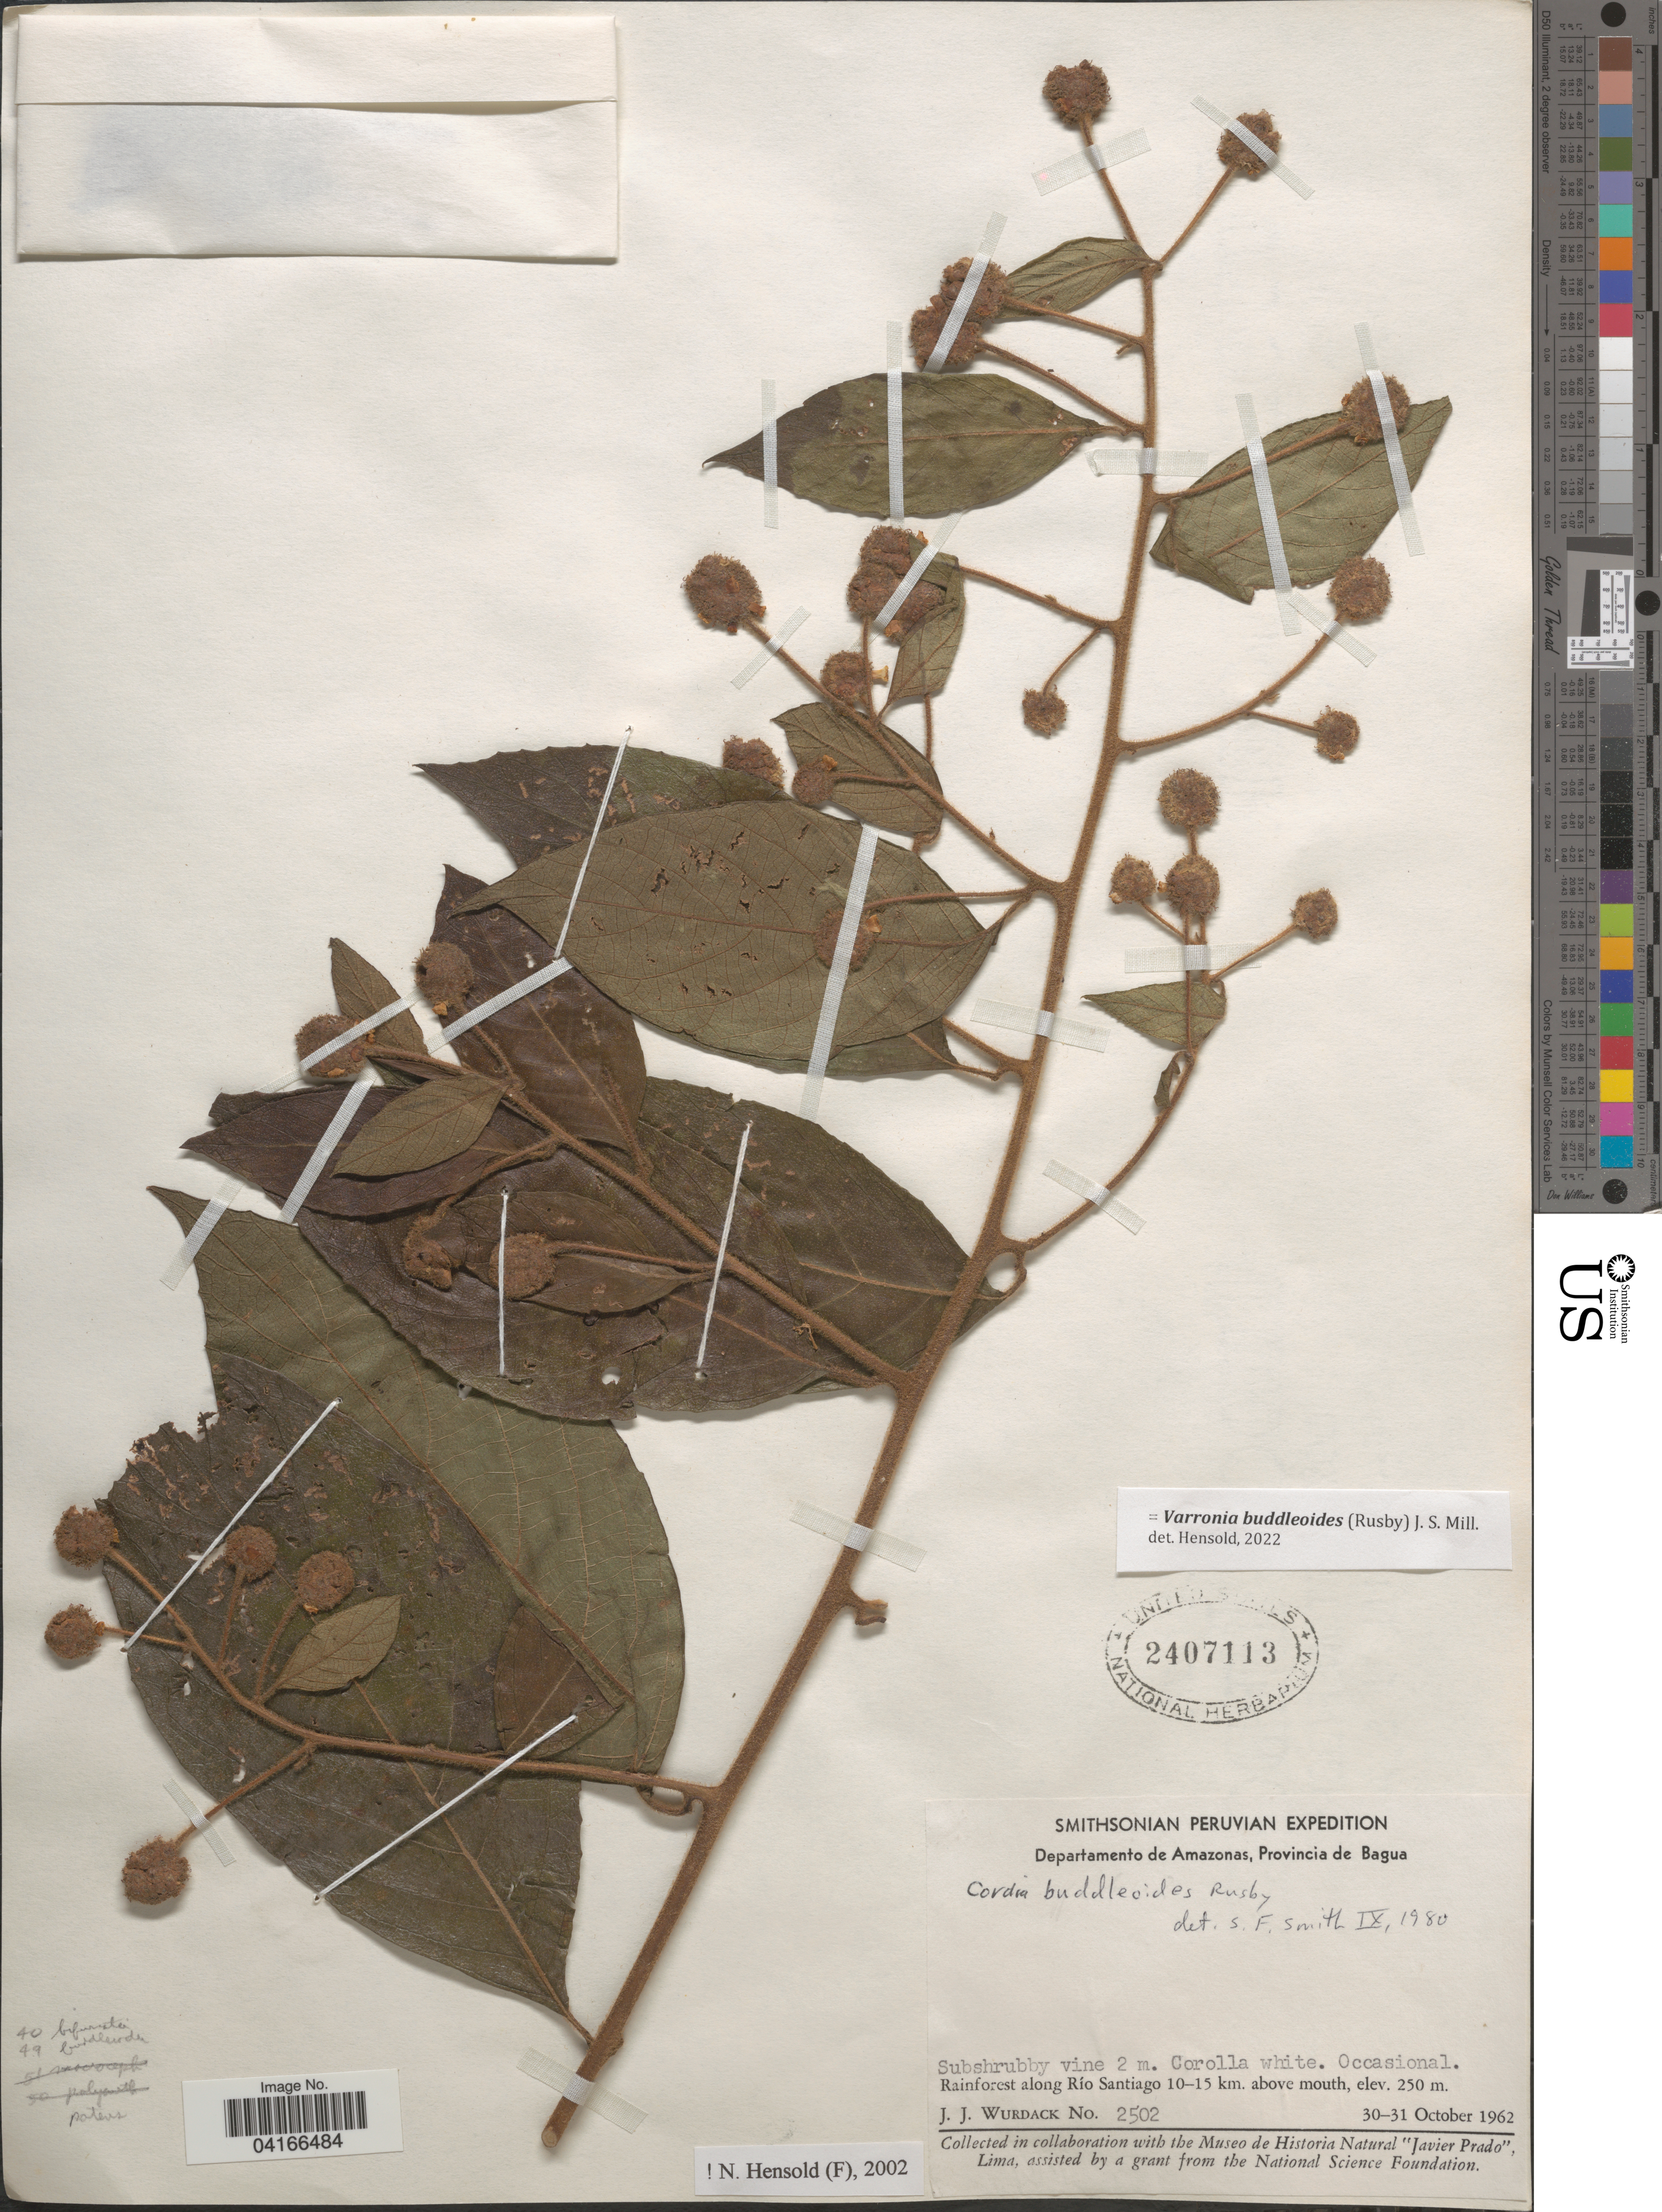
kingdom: Plantae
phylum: Tracheophyta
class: Magnoliopsida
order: Boraginales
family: Cordiaceae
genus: Varronia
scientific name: Varronia buddleoides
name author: (Rusby) J.S. Mill.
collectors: J. J. Wurdack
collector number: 2502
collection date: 1962-10-30/1962-10-31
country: Peru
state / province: Amazonas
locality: Smithsonian Peruvian Expedition. Departamento de Amazonas, Provincia de Bagua. Rainforest along Río Santiago 10-15 km. above mouth.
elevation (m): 250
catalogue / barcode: US 2407113